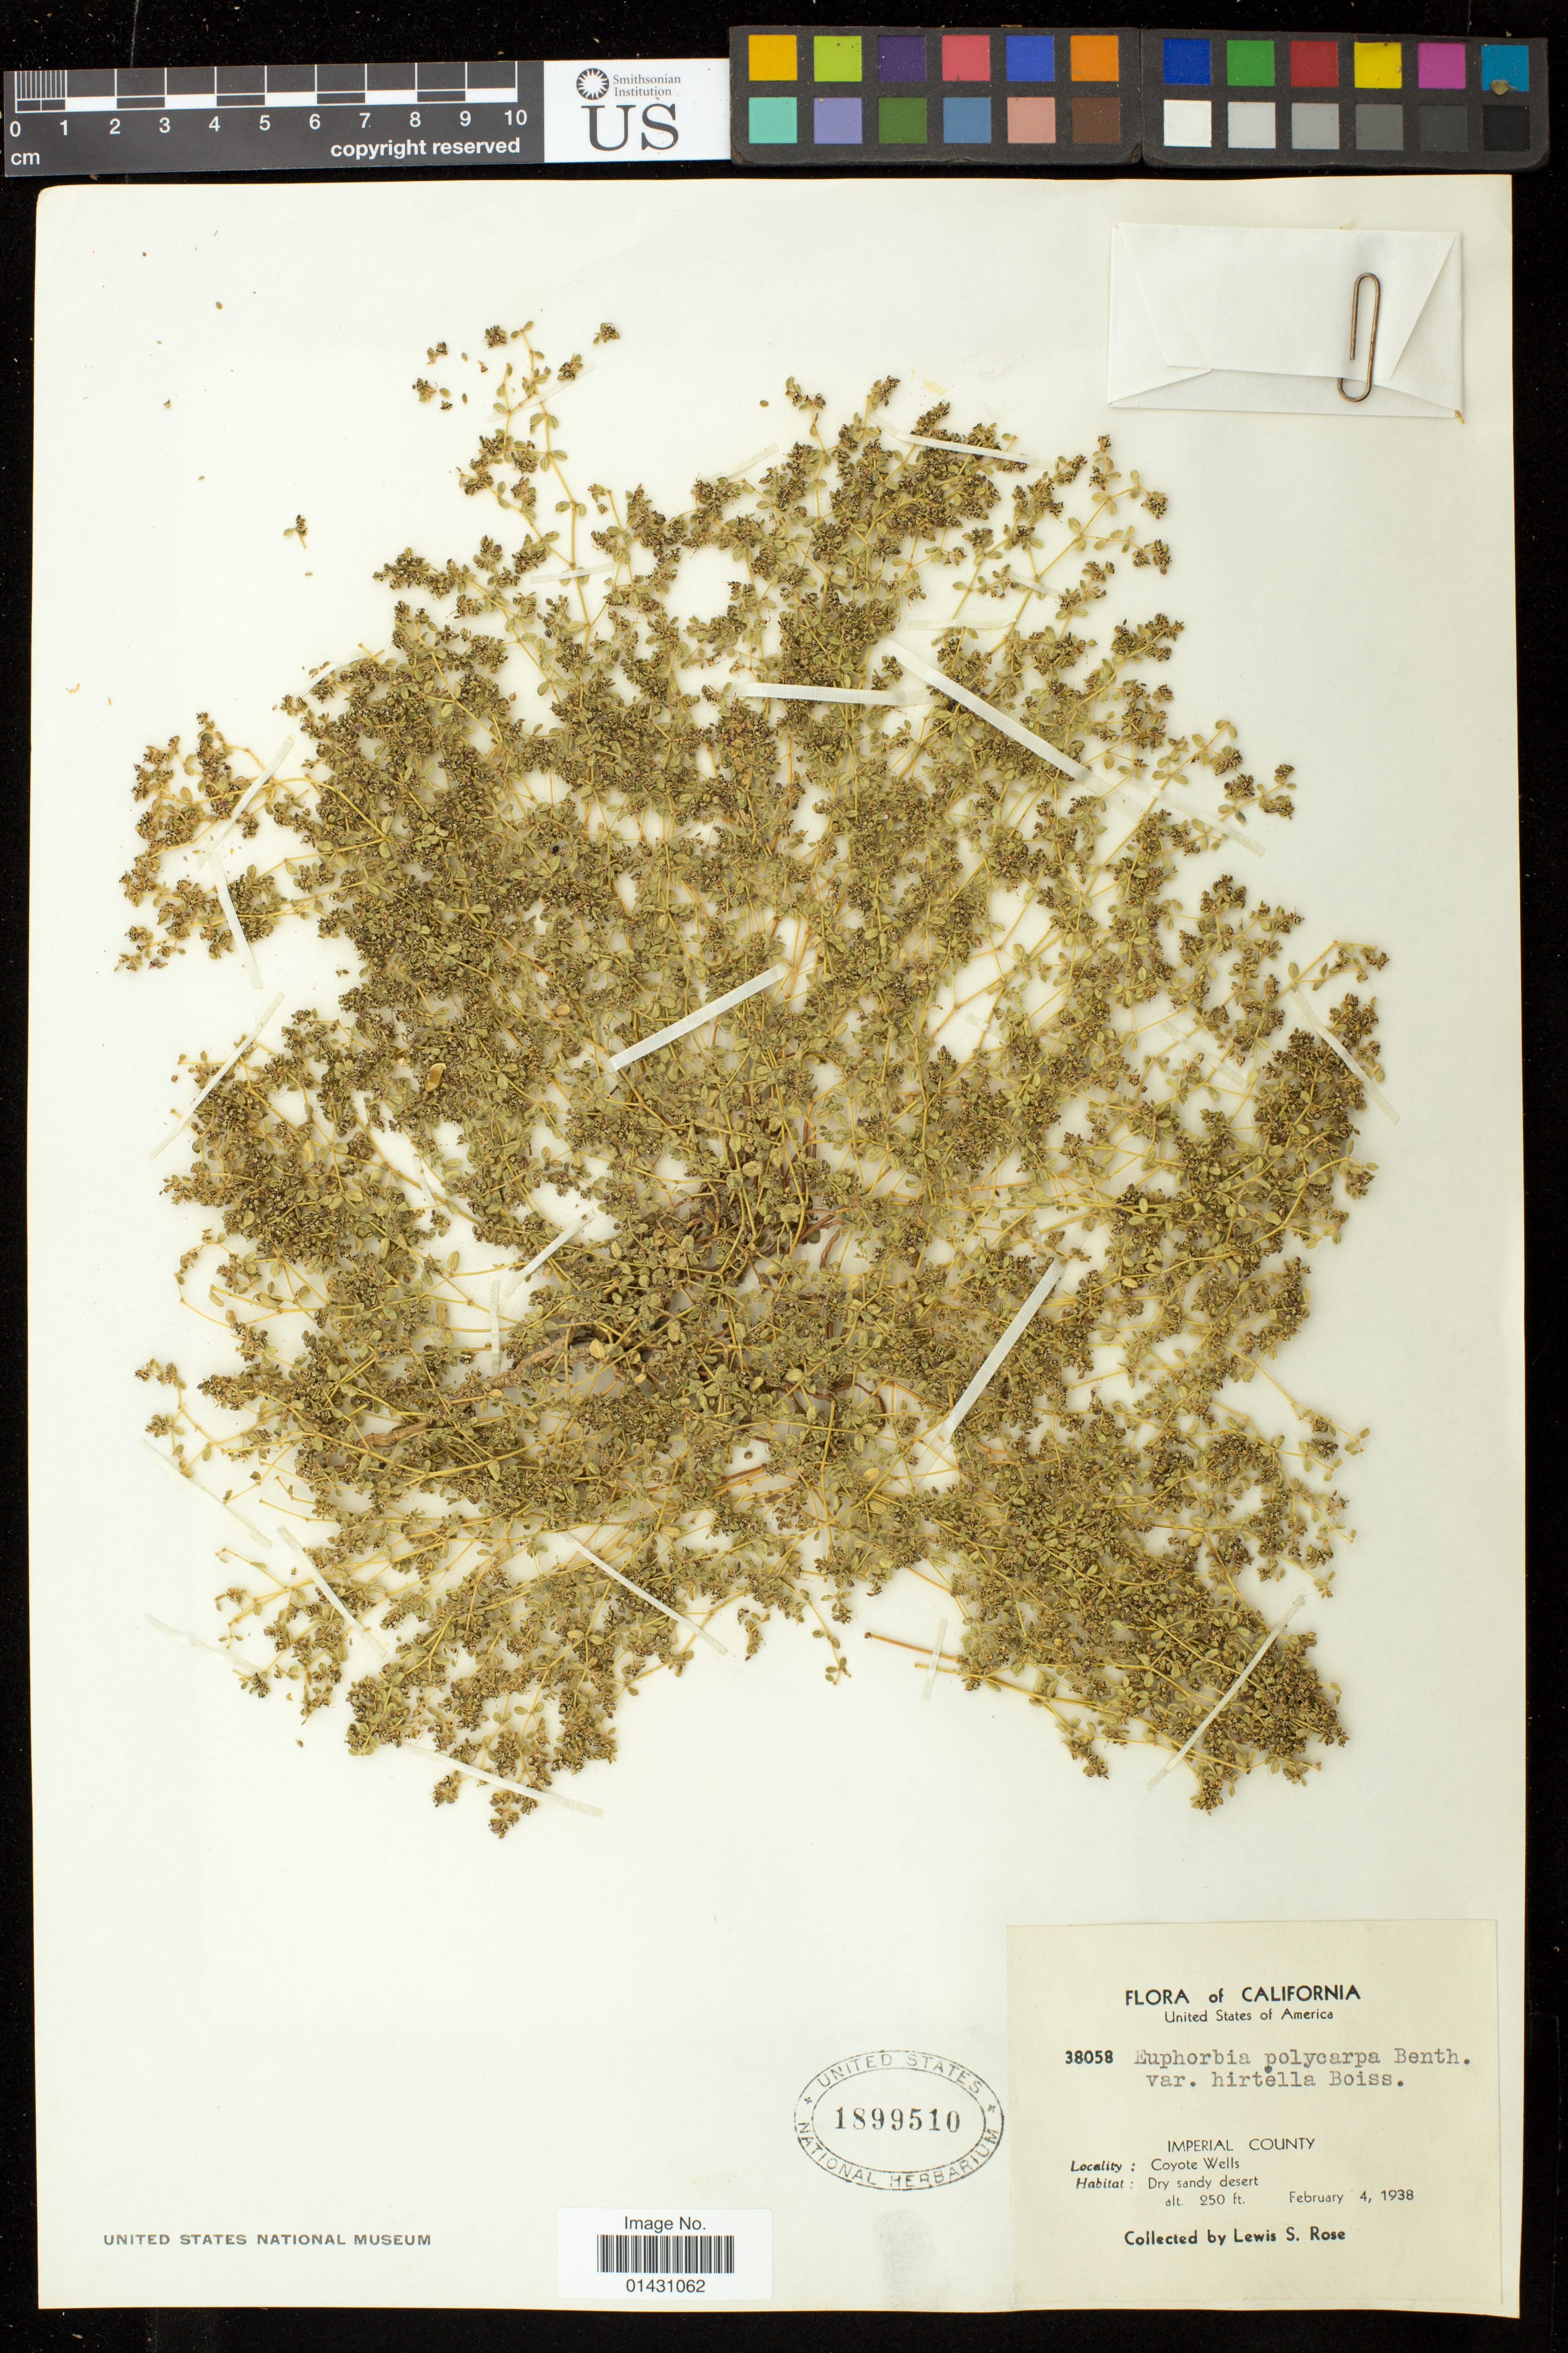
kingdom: Plantae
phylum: Tracheophyta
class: Magnoliopsida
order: Malpighiales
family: Euphorbiaceae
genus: Euphorbia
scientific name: Euphorbia polycarpa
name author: Benth.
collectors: L. S. Rose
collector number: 38058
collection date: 1938-02-04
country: United States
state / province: California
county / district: Imperial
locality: Coyote Wells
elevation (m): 76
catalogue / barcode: US 1899510